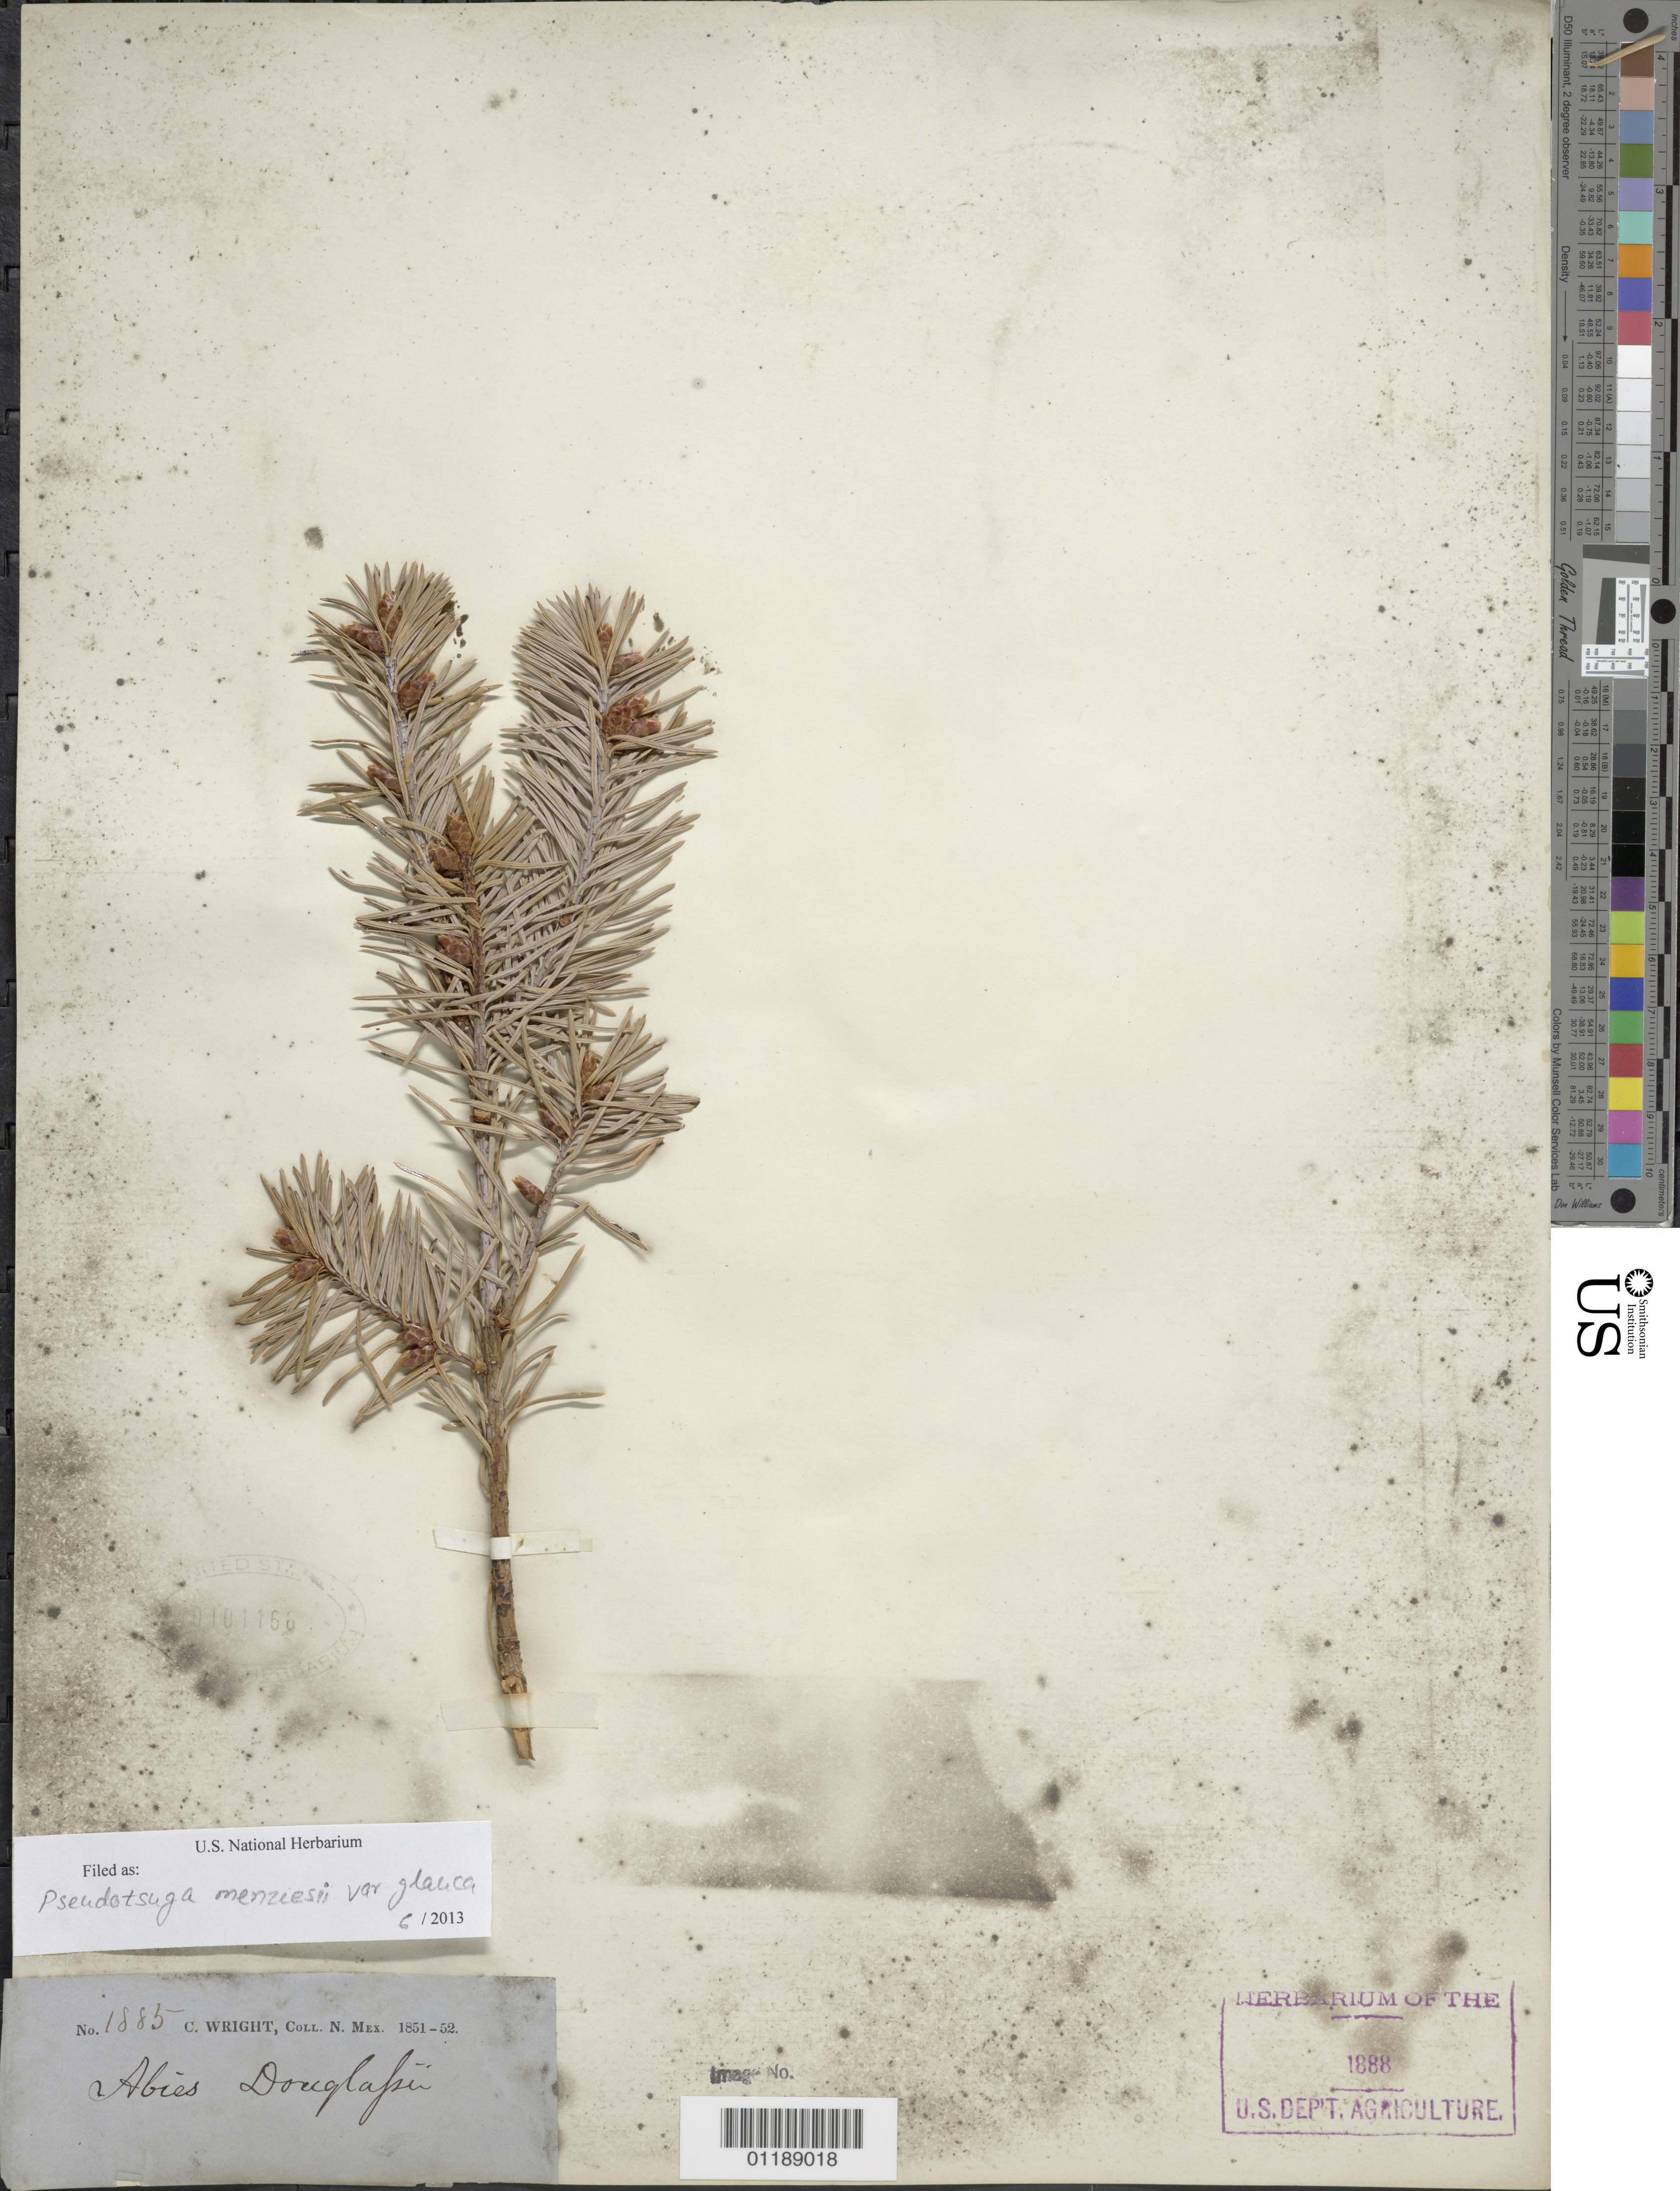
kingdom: Plantae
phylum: Tracheophyta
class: Pinopsida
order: Pinales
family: Pinaceae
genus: Pseudotsuga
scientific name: Pseudotsuga menziesii var. glauca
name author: (Beissn.) Franco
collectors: C. Wright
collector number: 1885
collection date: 1851/1852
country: United States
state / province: New Mexico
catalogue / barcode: US 101166